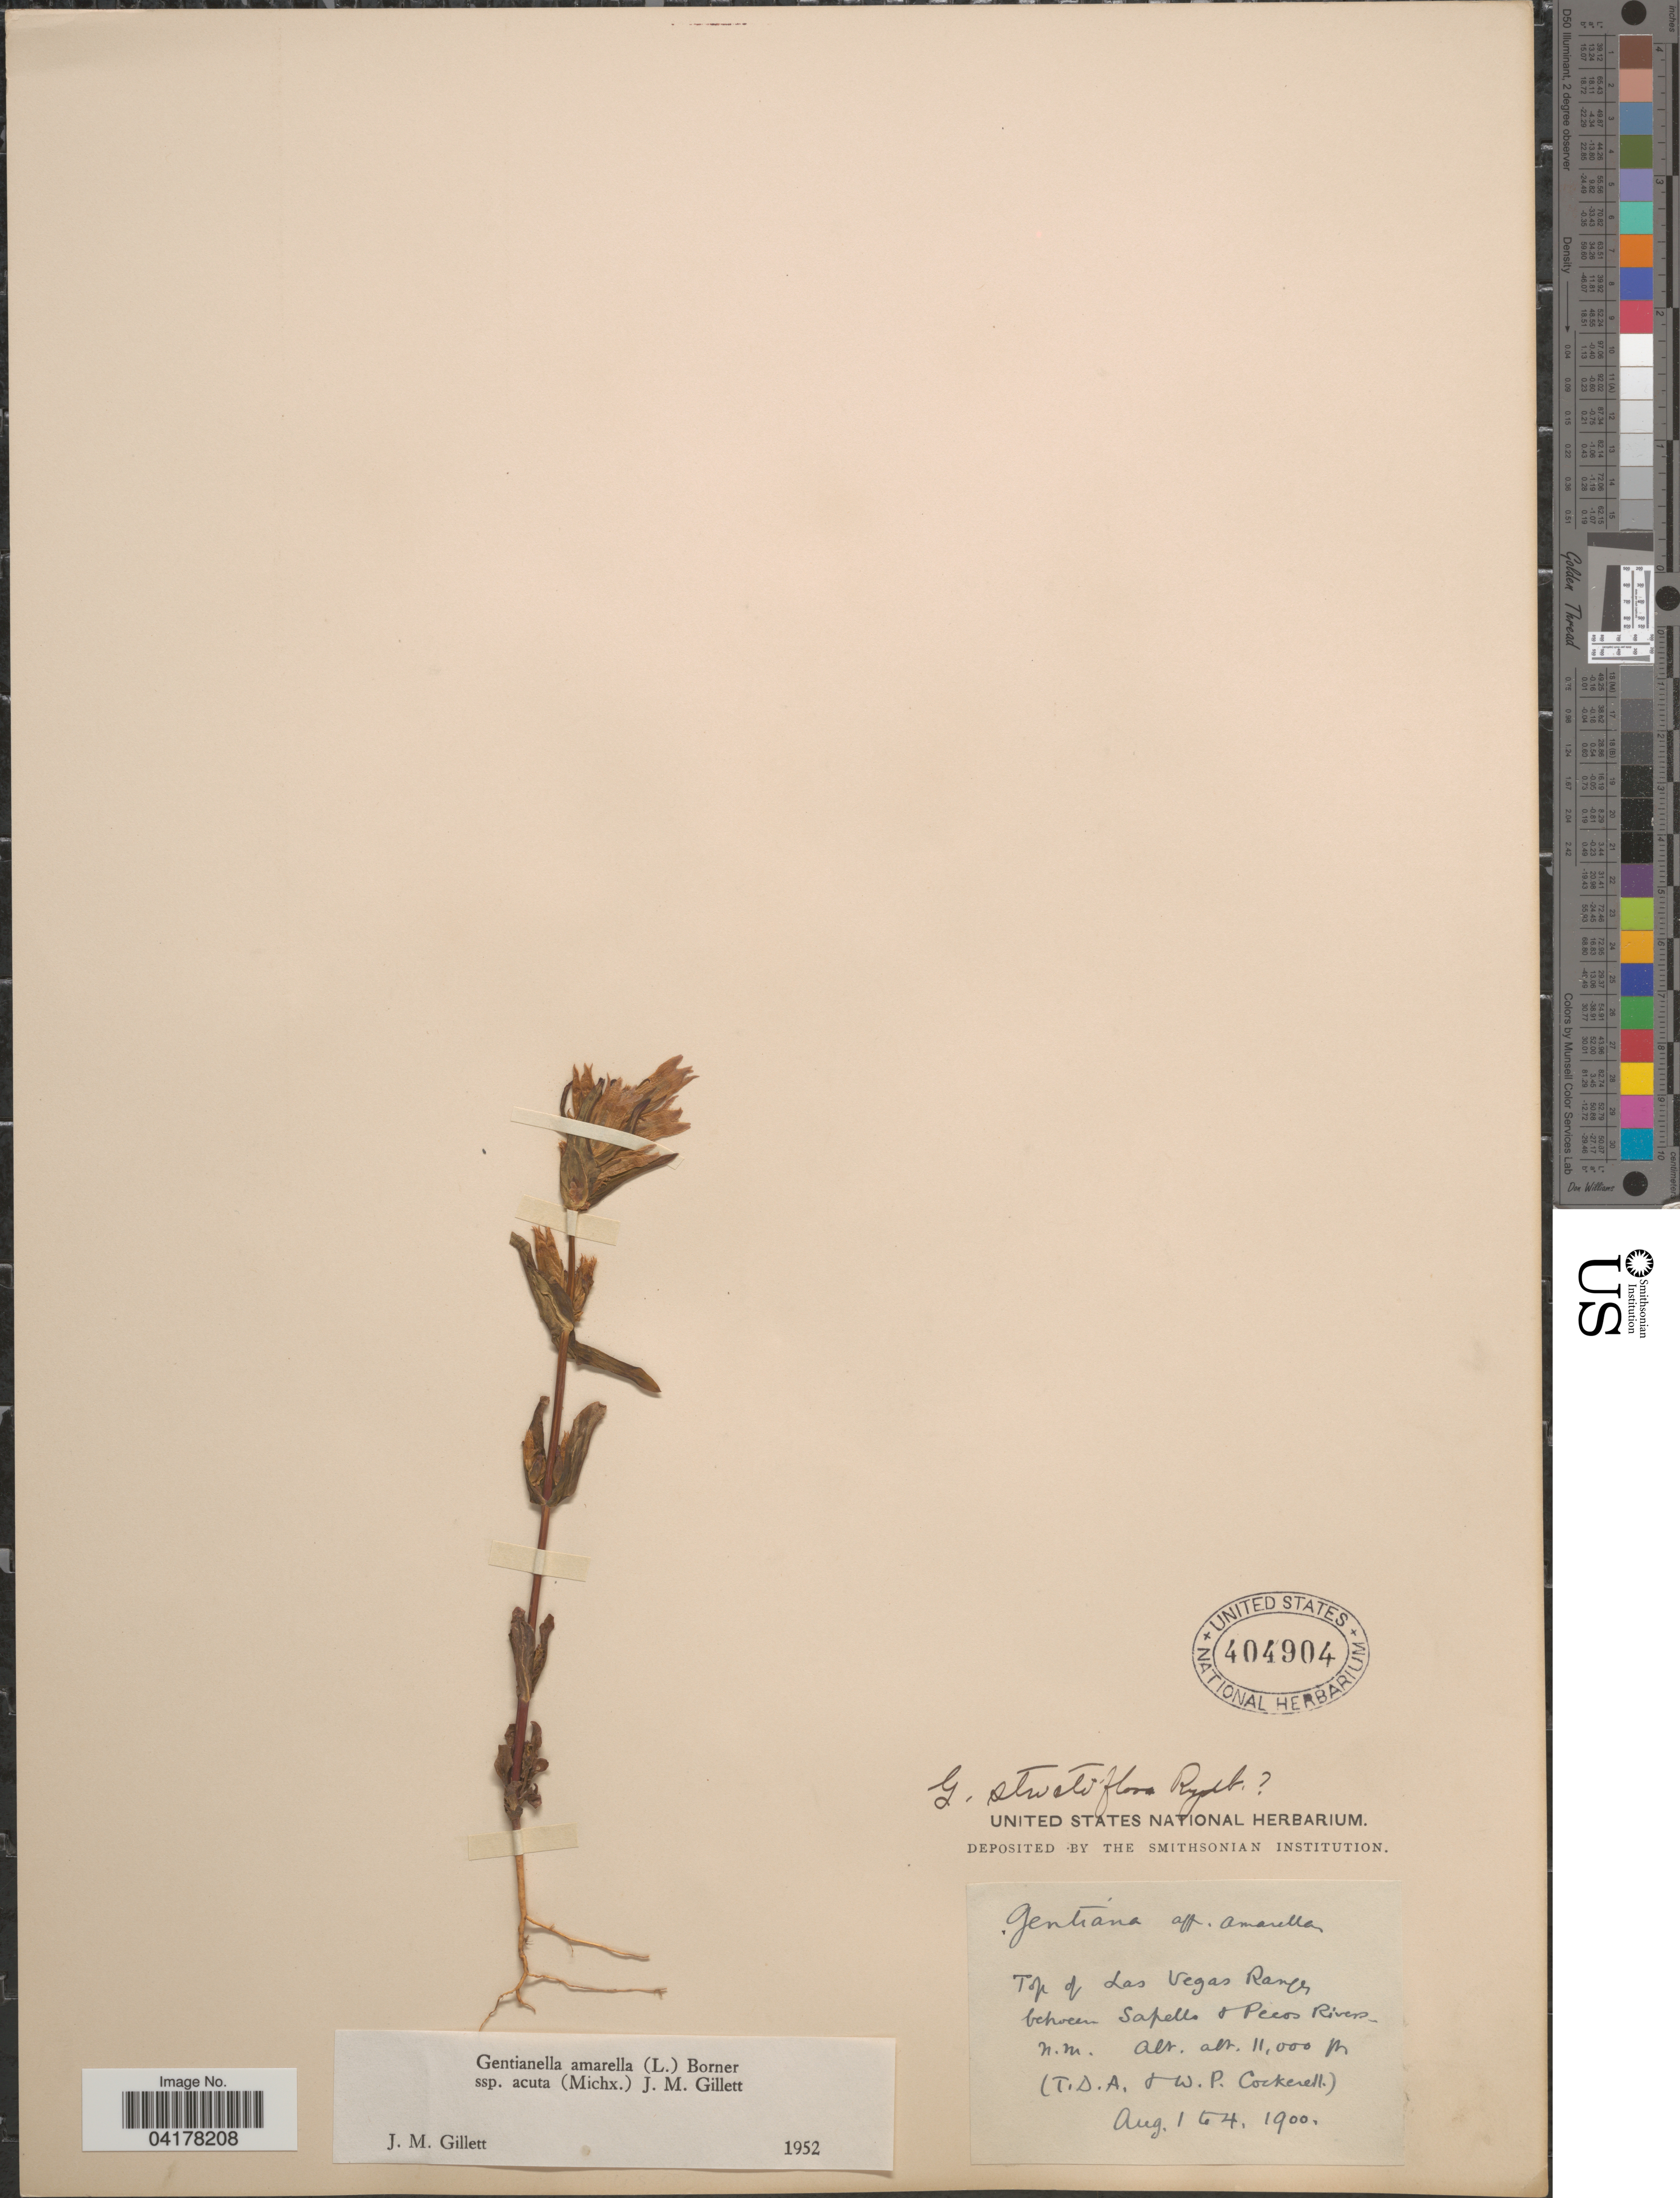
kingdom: Plantae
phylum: Tracheophyta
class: Magnoliopsida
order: Gentianales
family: Gentianaceae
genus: Gentianella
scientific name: Gentianella amarella subsp. acuta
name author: (Michx.) J.M. Gillett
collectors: T. Cockerell & W. Cockerell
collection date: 1900-08-01/1900-08-04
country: United States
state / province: New Mexico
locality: Top of Las Vegas Ranges between Sapello & Pecos Rivers.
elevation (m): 3353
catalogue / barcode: US 404904